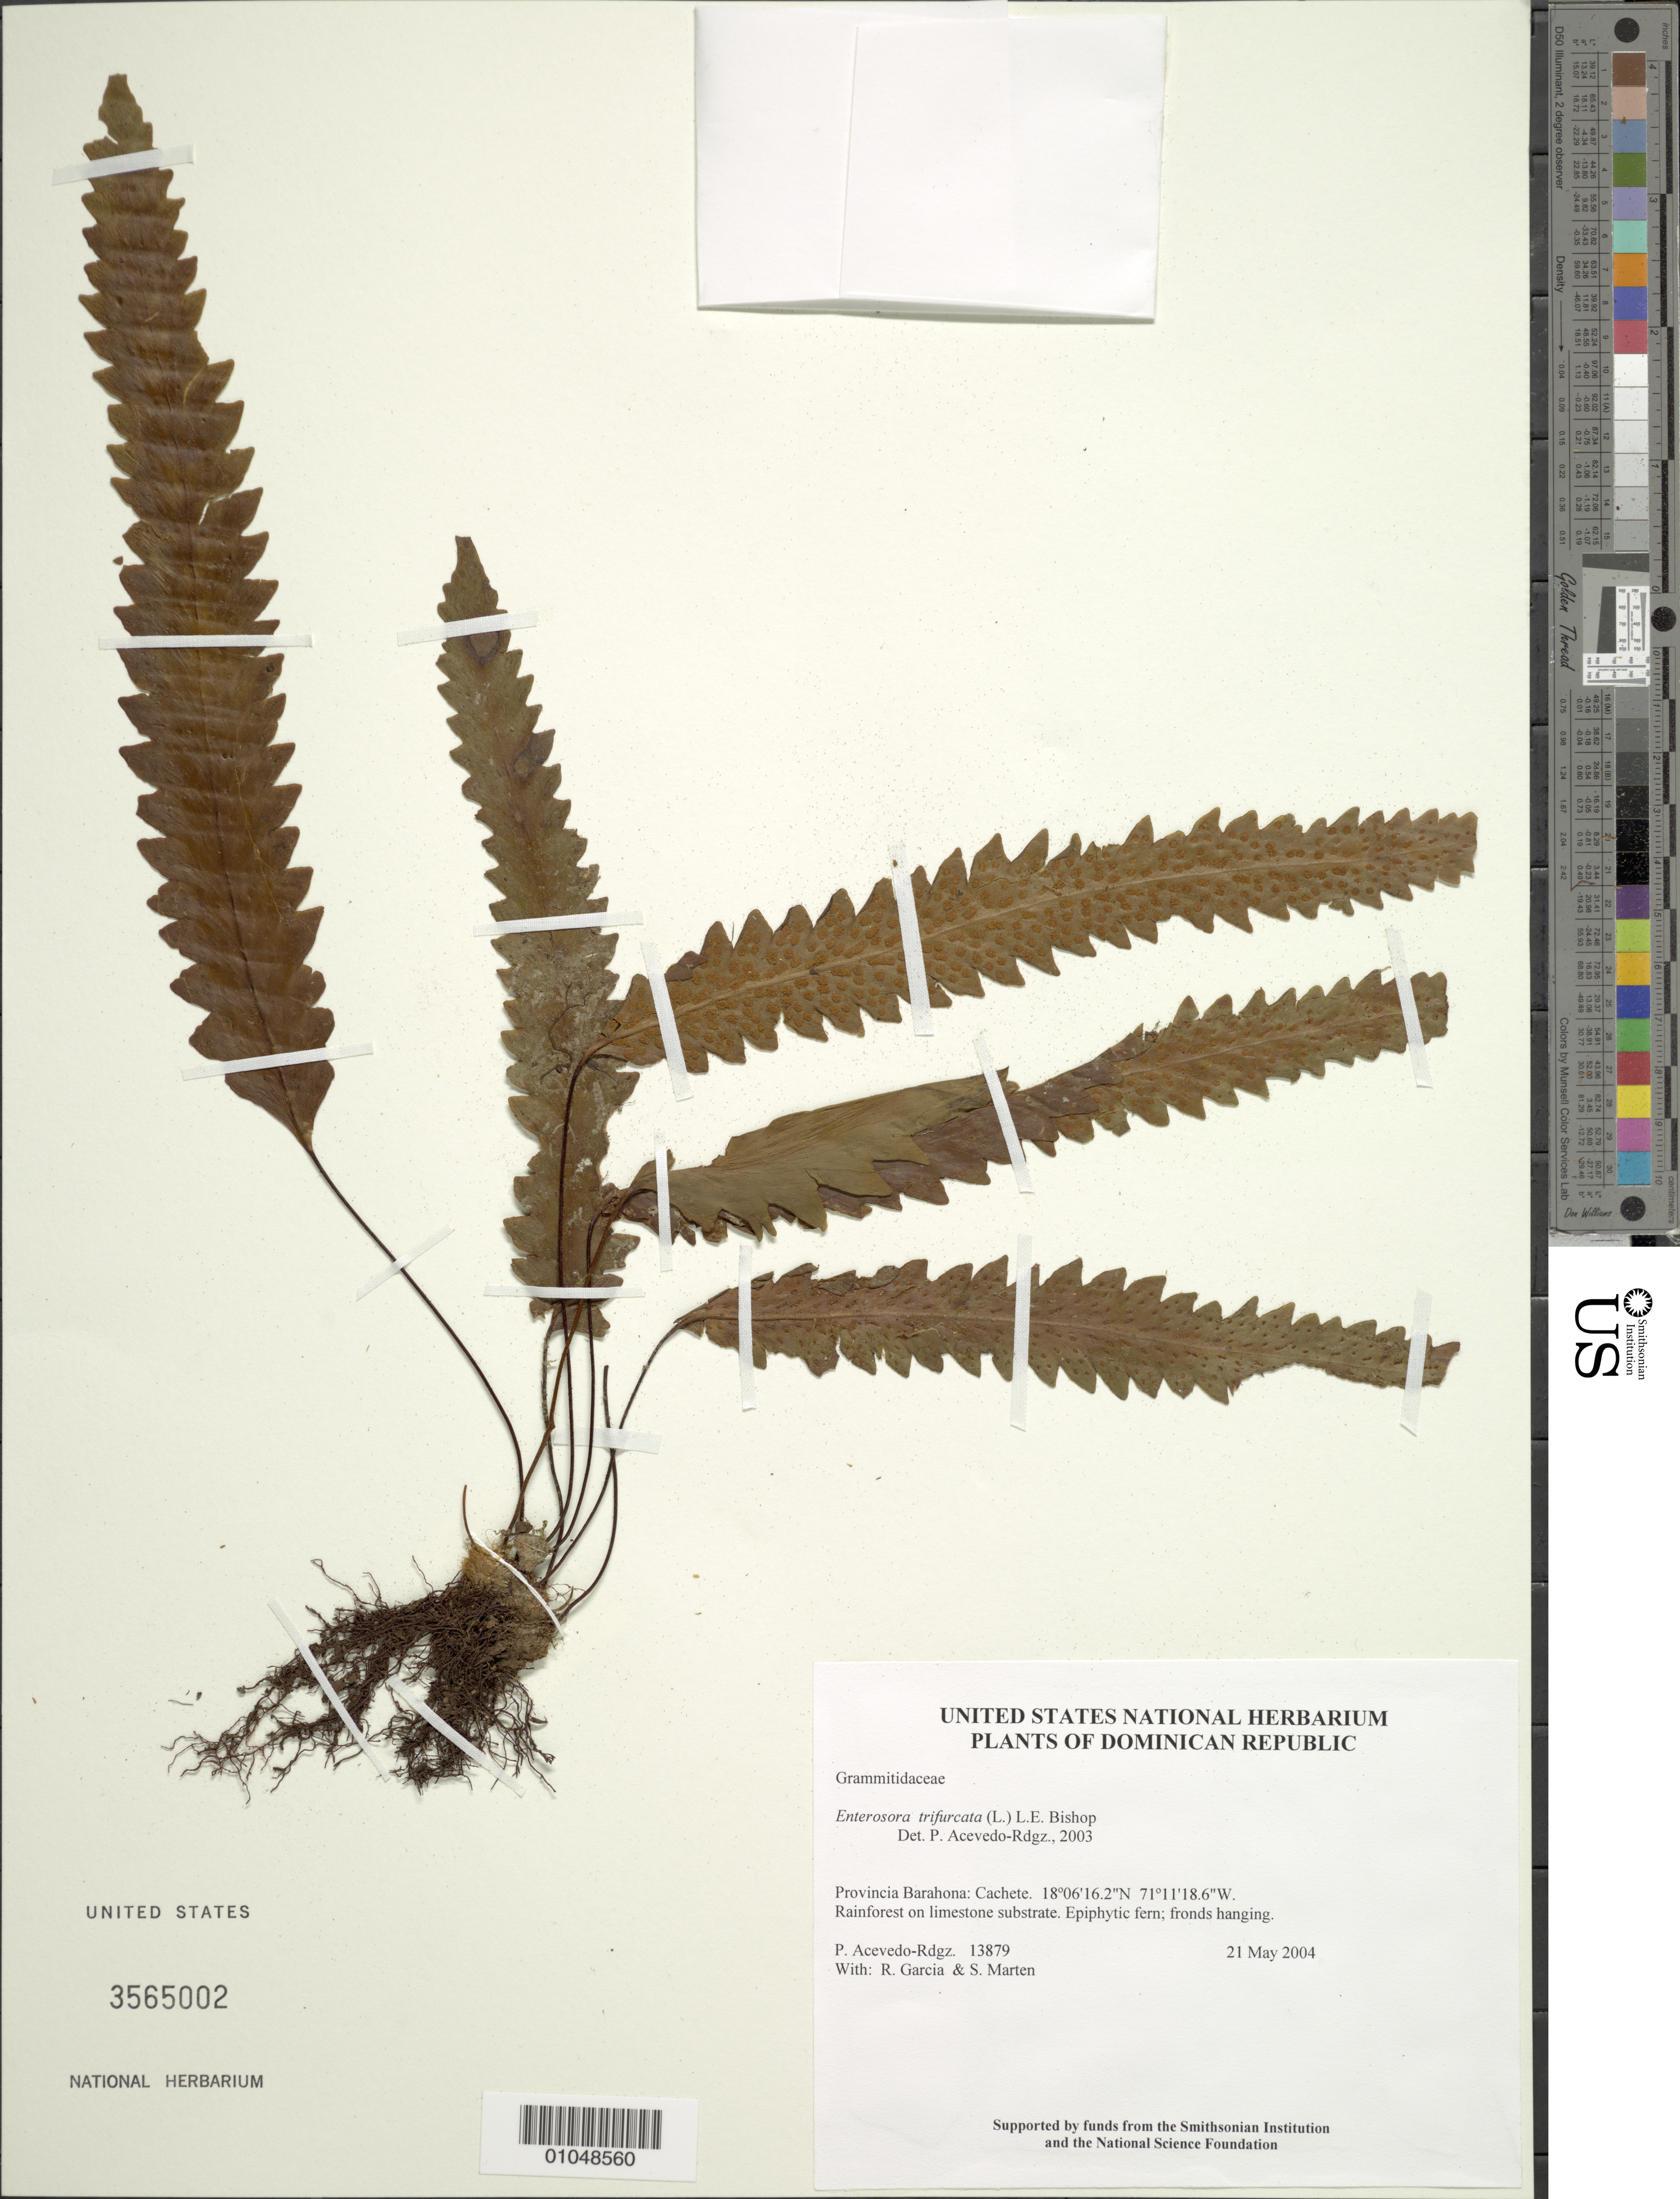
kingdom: Plantae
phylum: Tracheophyta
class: Polypodiopsida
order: Polypodiales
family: Polypodiaceae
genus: Enterosora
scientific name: Enterosora trifurcata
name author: (L.) L.E. Bishop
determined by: Acevedo-Rodríguez, P., (BOT), Smithsonian Institution - National Museum of Natural History (UNITED STATES)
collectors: P. Acevedo-Rodr., R. G. García & S. Marten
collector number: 13879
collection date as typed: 21 May 2004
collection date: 2004-05-21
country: Dominican Republic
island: Hispaniola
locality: Provincia Barahona: Cachete.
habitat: Rainforest on limestone substrate.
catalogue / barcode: US 3565002